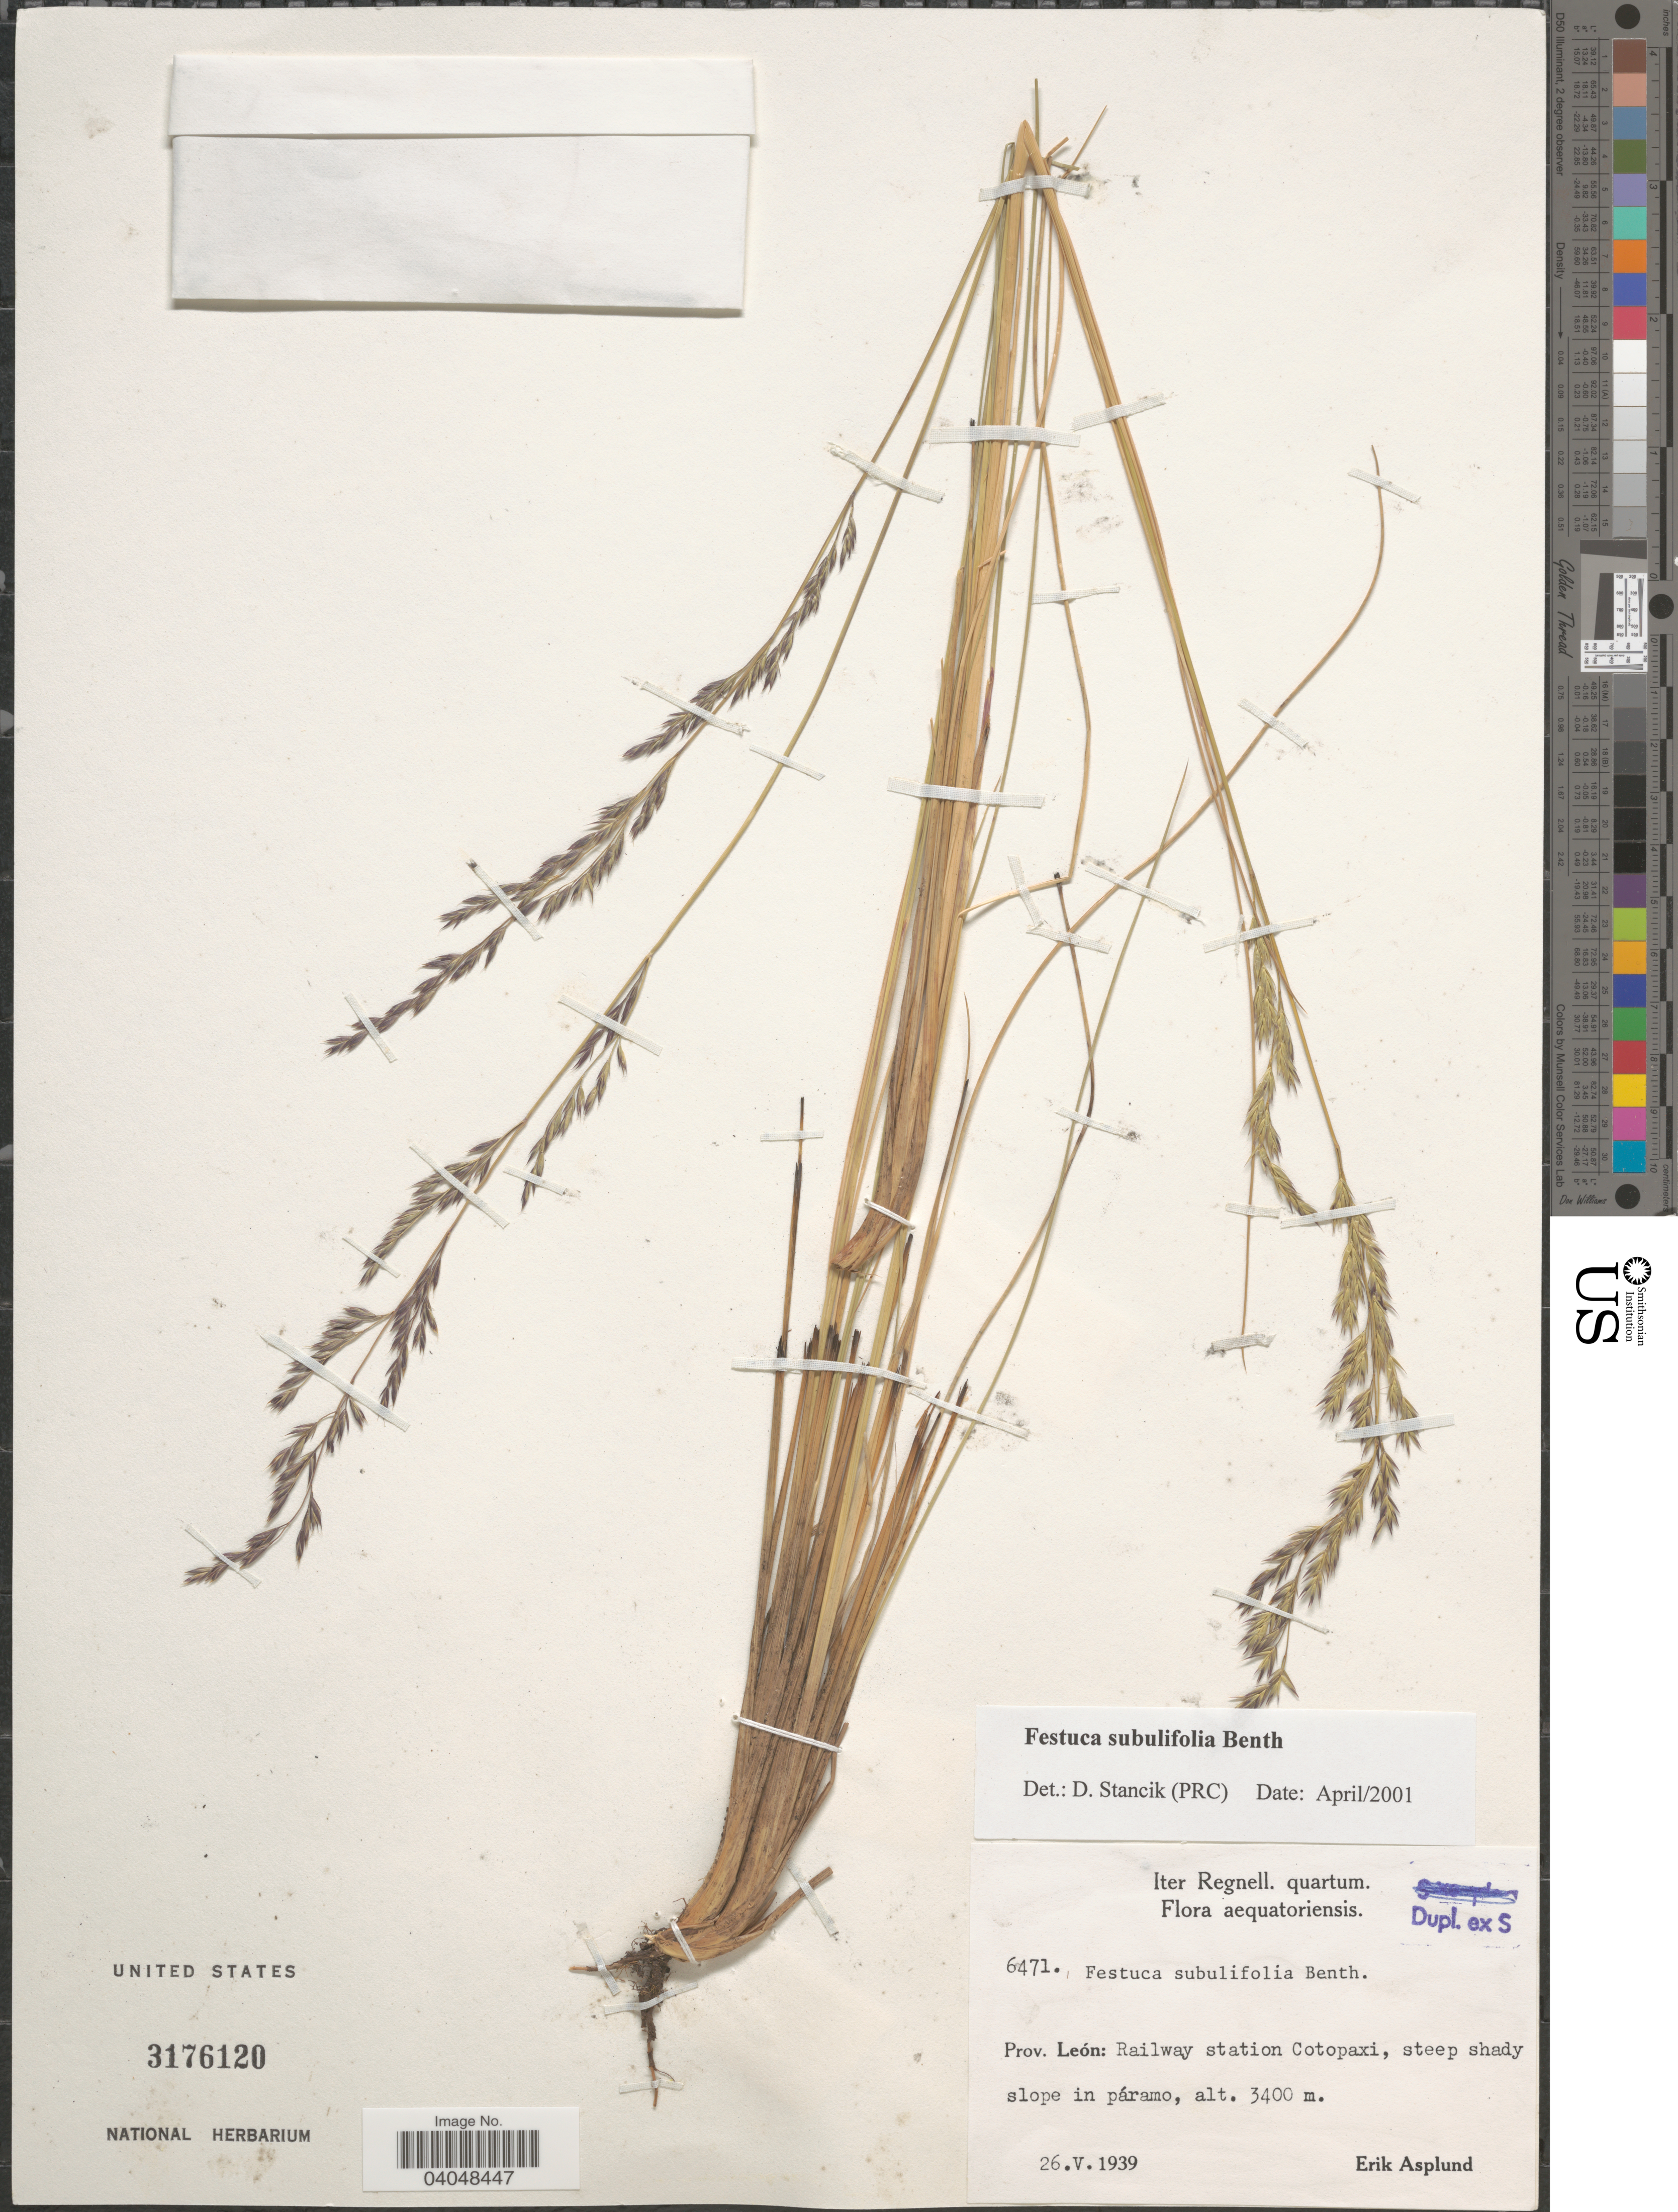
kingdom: Plantae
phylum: Tracheophyta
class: Liliopsida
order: Poales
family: Poaceae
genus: Festuca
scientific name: Festuca subulifolia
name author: Benth.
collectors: E. Asplund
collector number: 6471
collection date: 1939-05-26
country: Ecuador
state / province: Cotopaxi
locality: Aequatoriensis. Prov. León: Railway station Cotopaxi.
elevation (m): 3400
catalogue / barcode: US 3176120